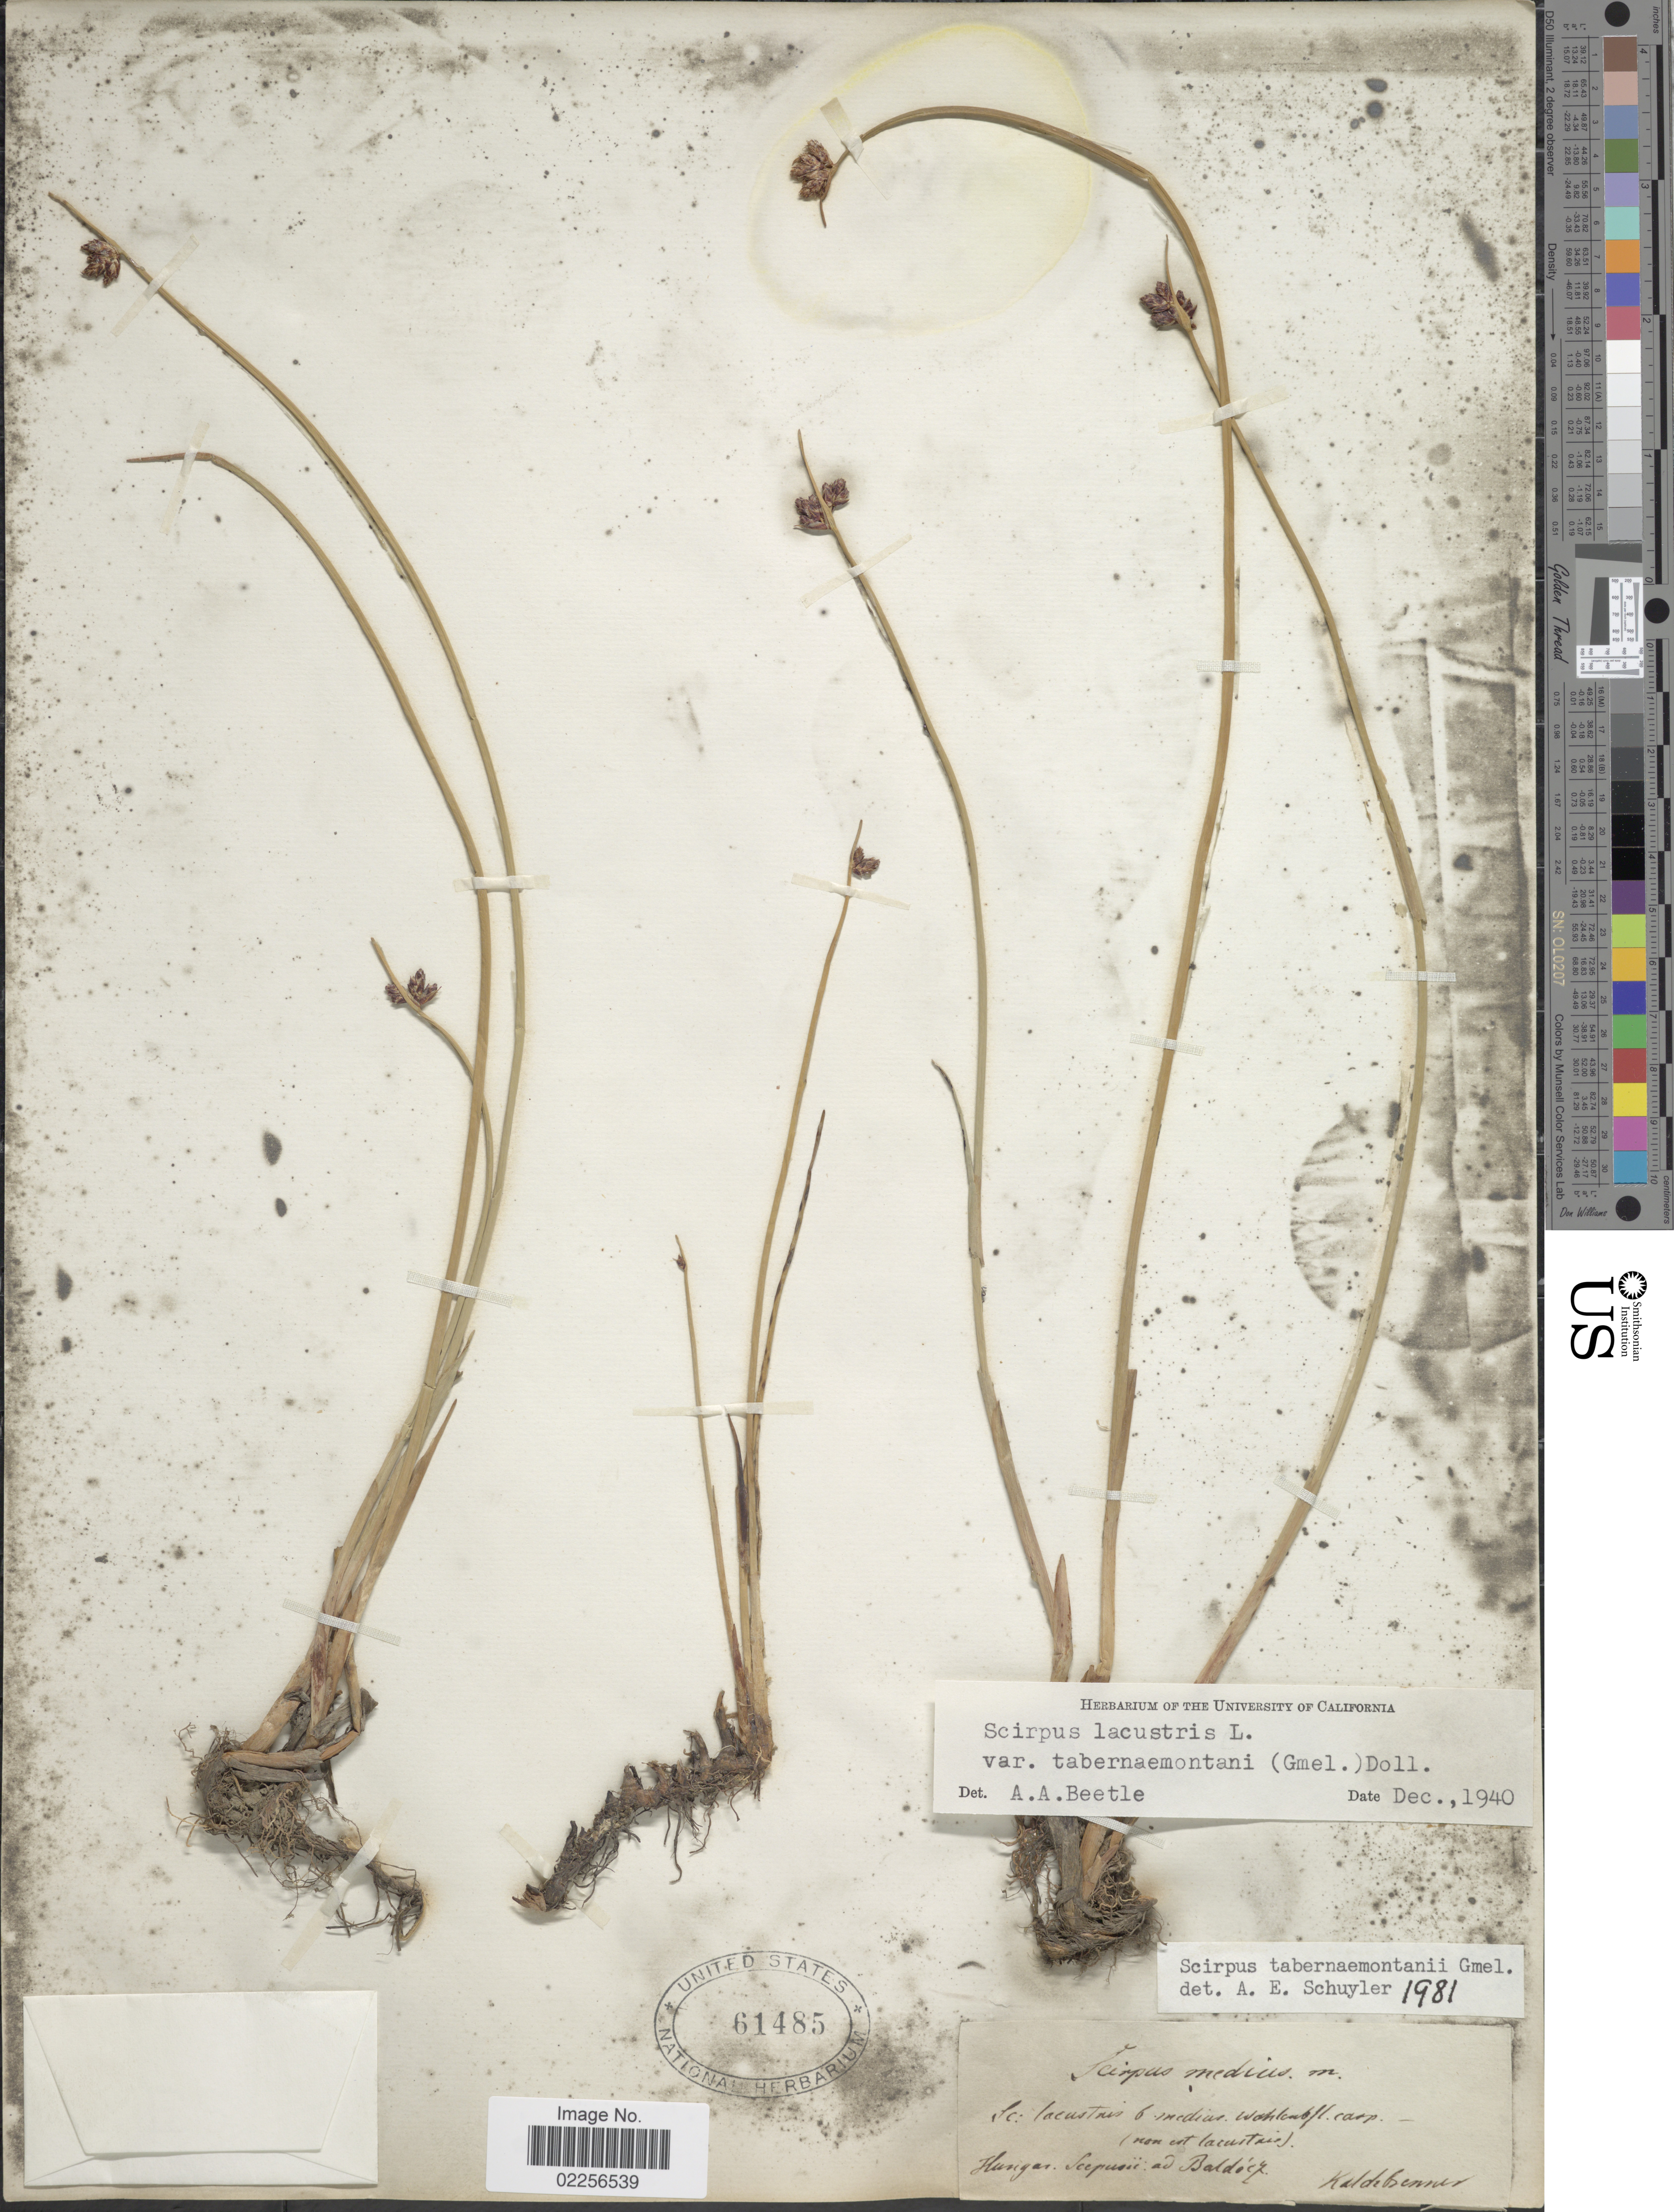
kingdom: Plantae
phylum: Tracheophyta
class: Liliopsida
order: Poales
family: Cyperaceae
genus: Schoenoplectus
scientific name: Schoenoplectus tabernaemontani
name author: (C.C. Gmel.) Palla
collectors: K. Benner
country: Hungary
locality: Hungar, Scepusii, ad Baldocz [interpreted]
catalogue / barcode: US 61485